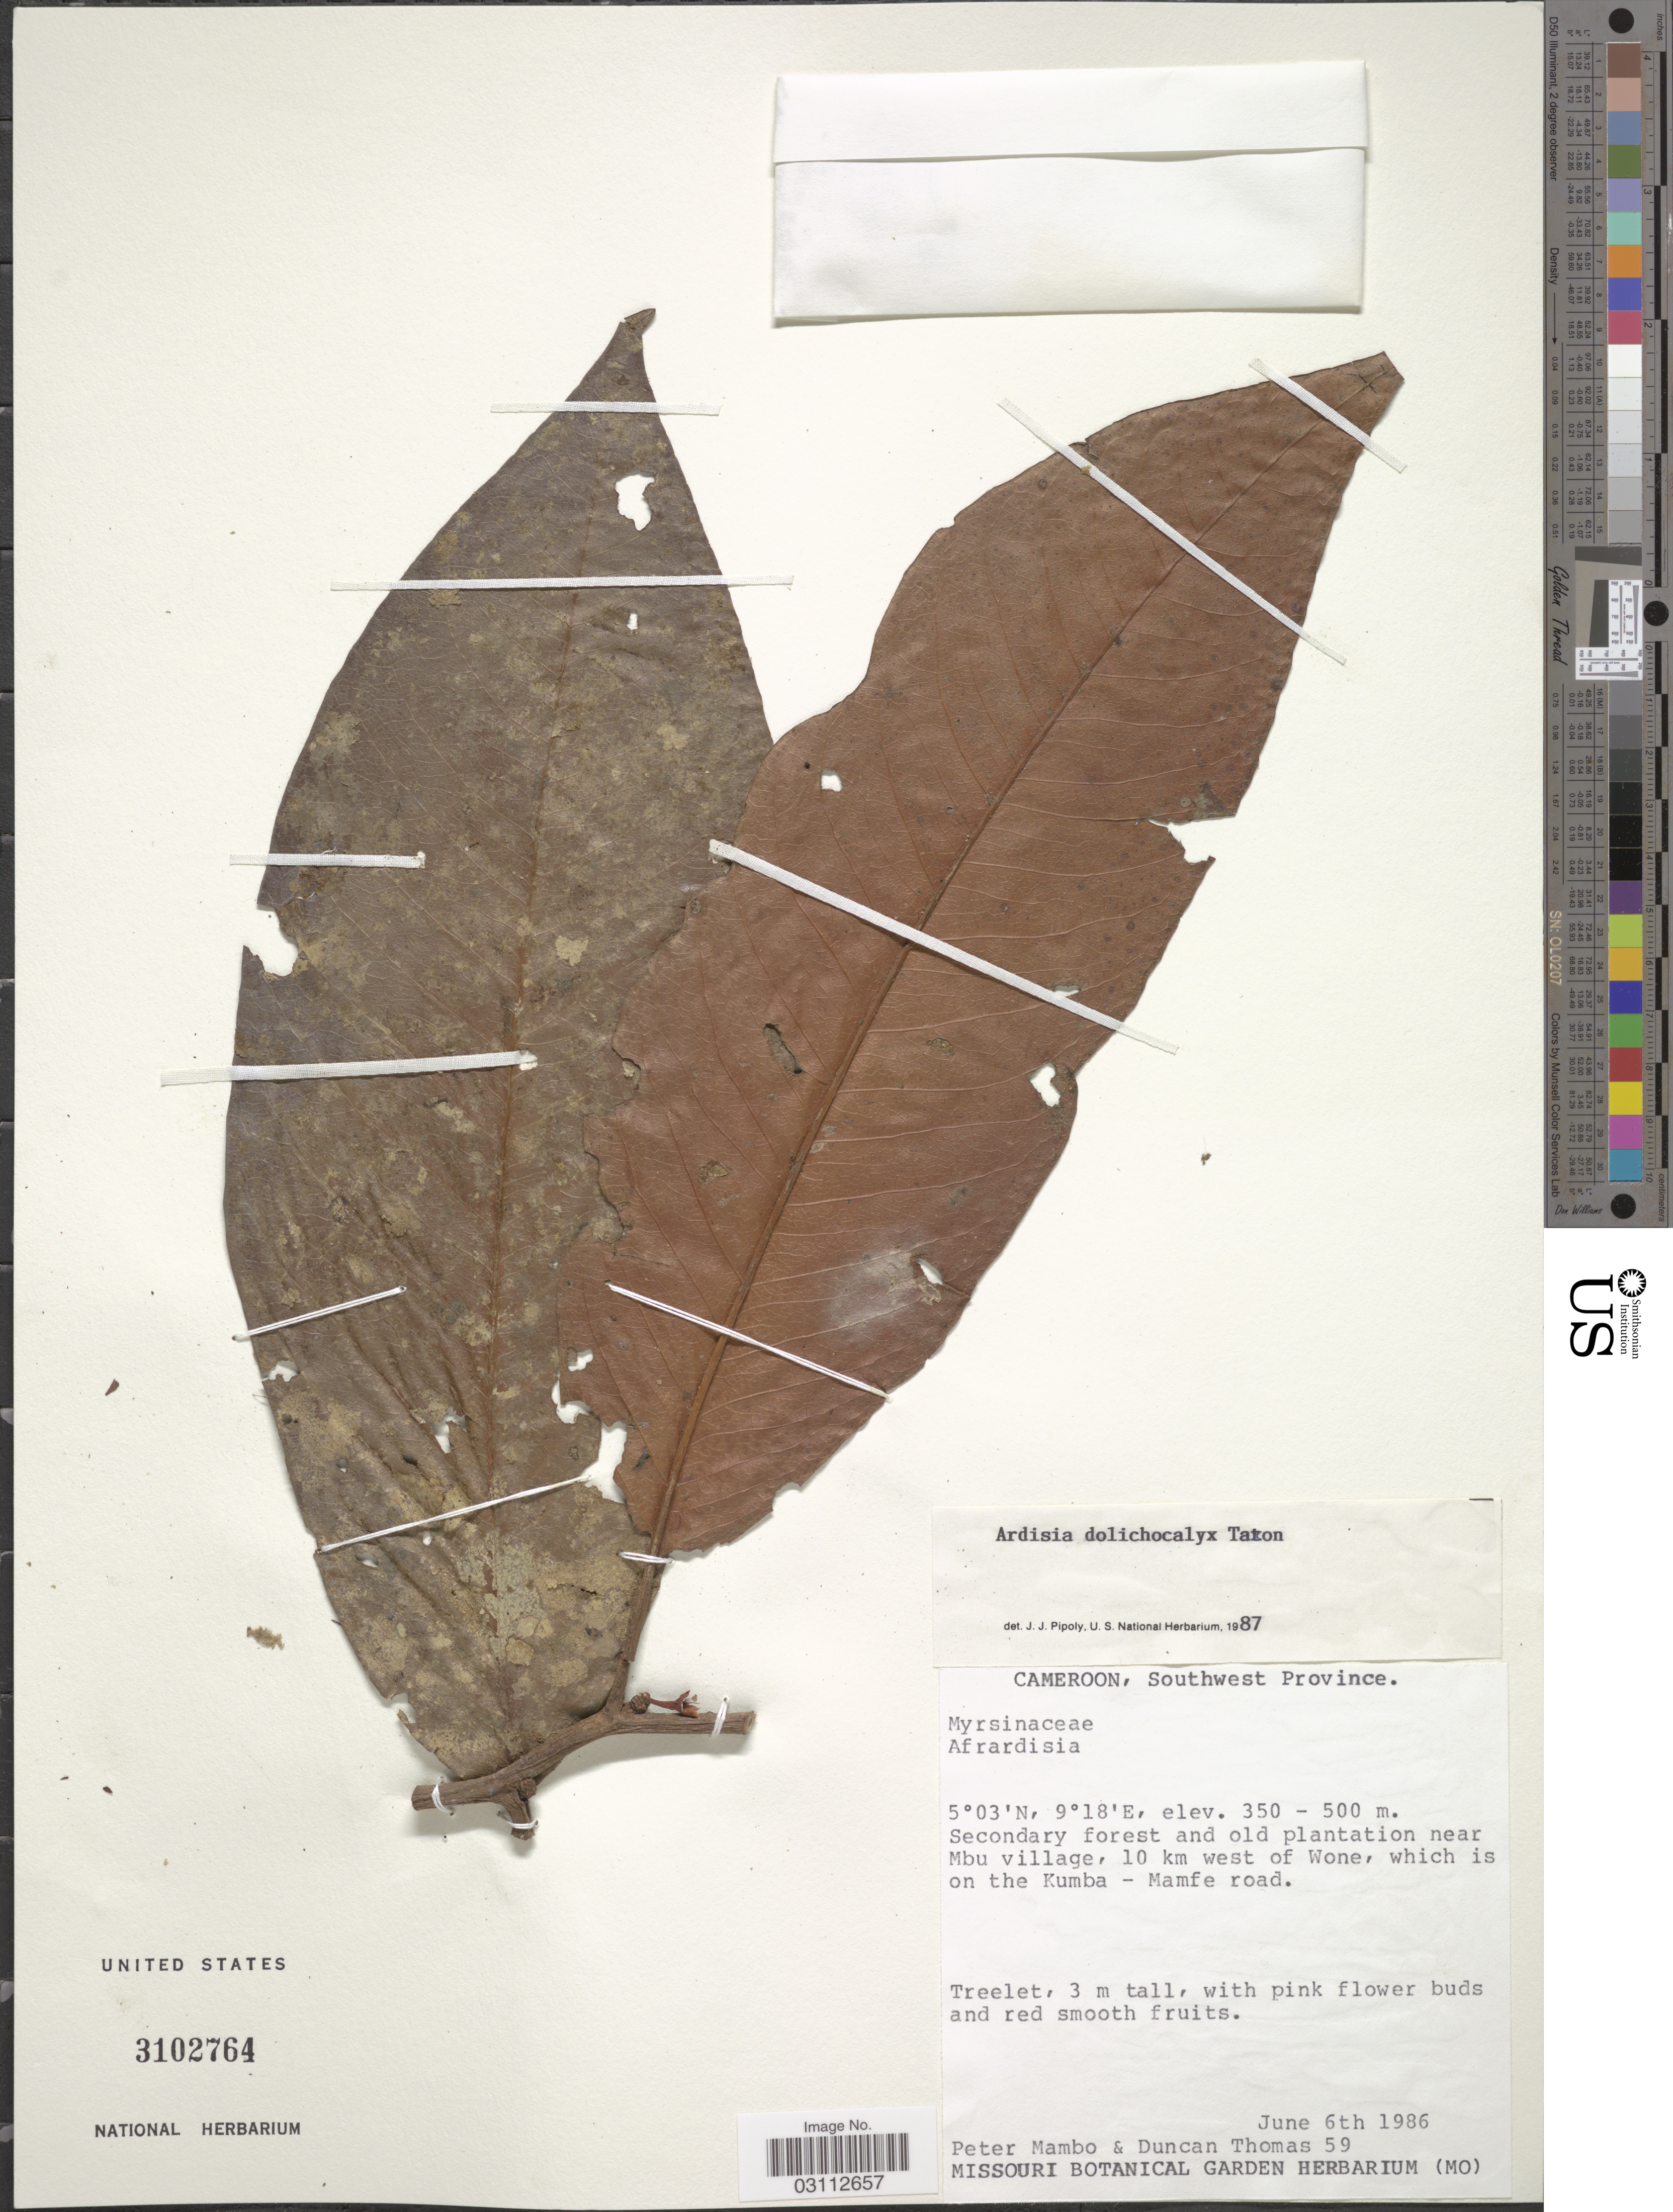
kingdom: Plantae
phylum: Tracheophyta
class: Magnoliopsida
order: Ericales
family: Primulaceae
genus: Ardisia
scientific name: Ardisia dolichocalyx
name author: Taton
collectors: P. Mambo & D. W. Thomas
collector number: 59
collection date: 1986-06-06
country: Cameroon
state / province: Sud-Ouest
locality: Southwest Province. Secondary forest and old plantation near Mbu village, 10 km west of Wone, which is on the Kumba-Mamfe road.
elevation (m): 350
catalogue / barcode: US 3102764